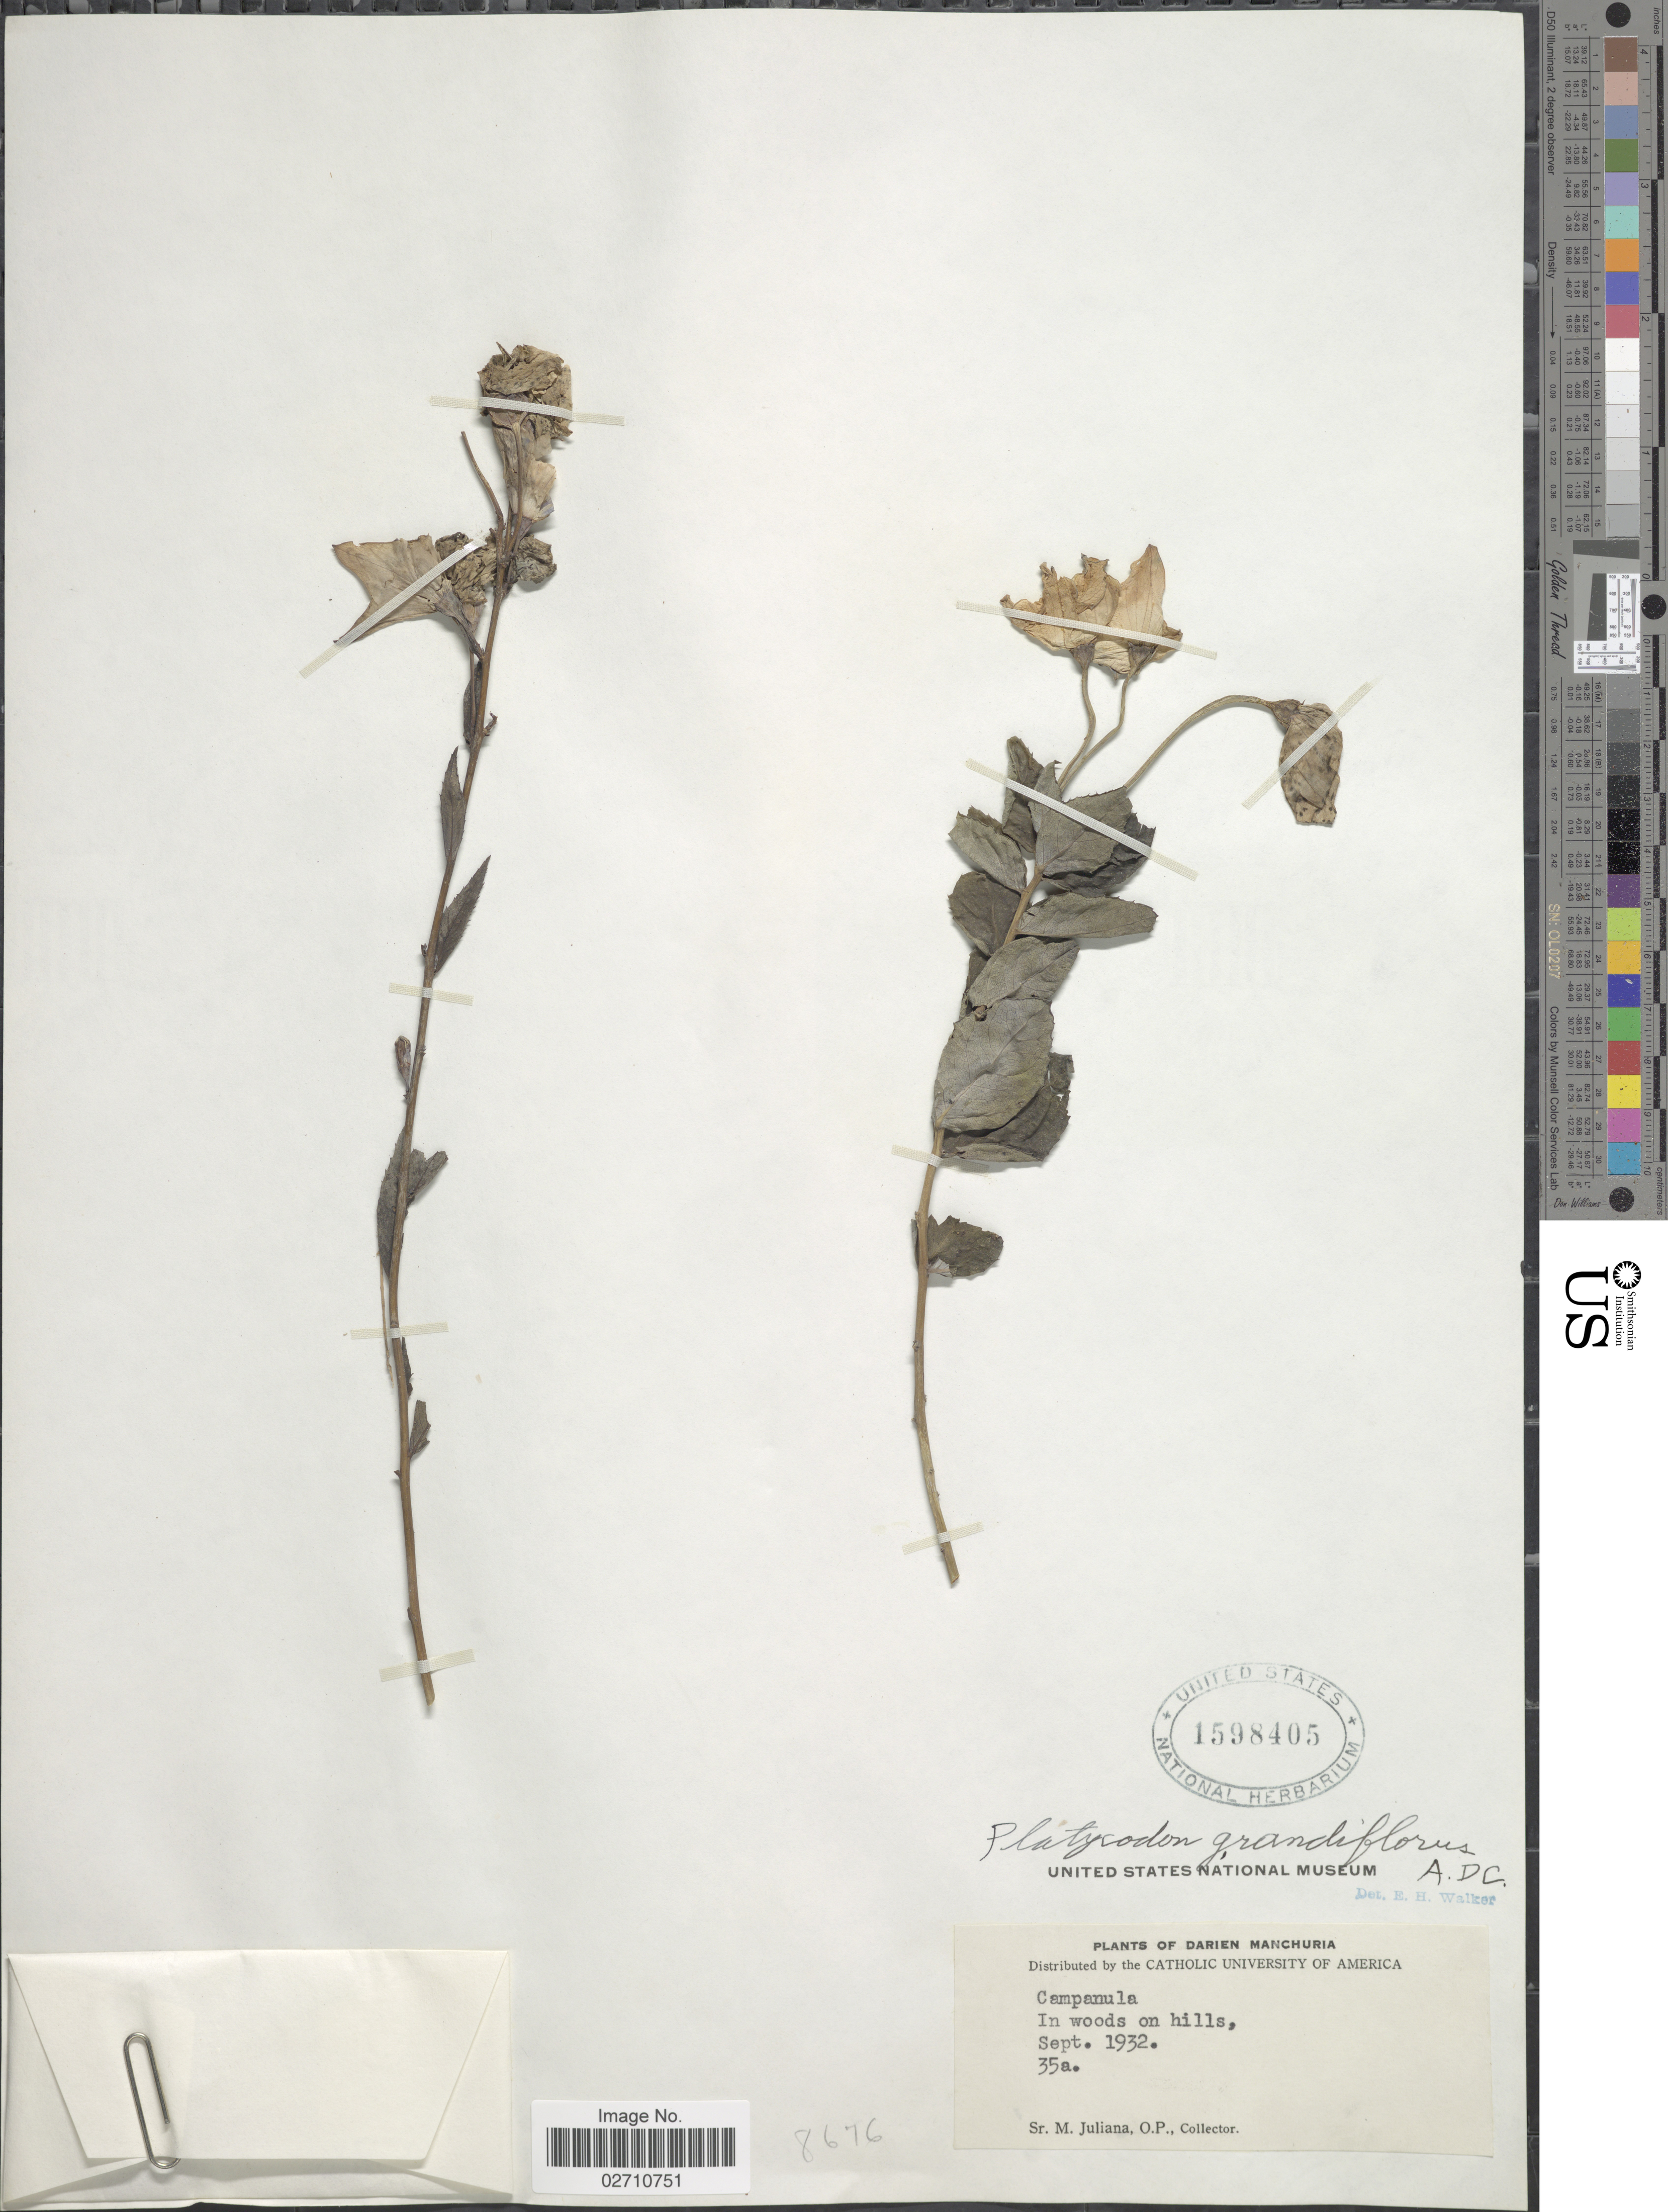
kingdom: Plantae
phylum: Tracheophyta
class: Magnoliopsida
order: Asterales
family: Campanulaceae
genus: Platycodon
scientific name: Platycodon grandiflorus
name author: (Jacq.) A. DC.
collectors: M. Juliana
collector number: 35a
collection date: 1932-09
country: China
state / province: Liaoning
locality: Darien Manchuria.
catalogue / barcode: US 1598405